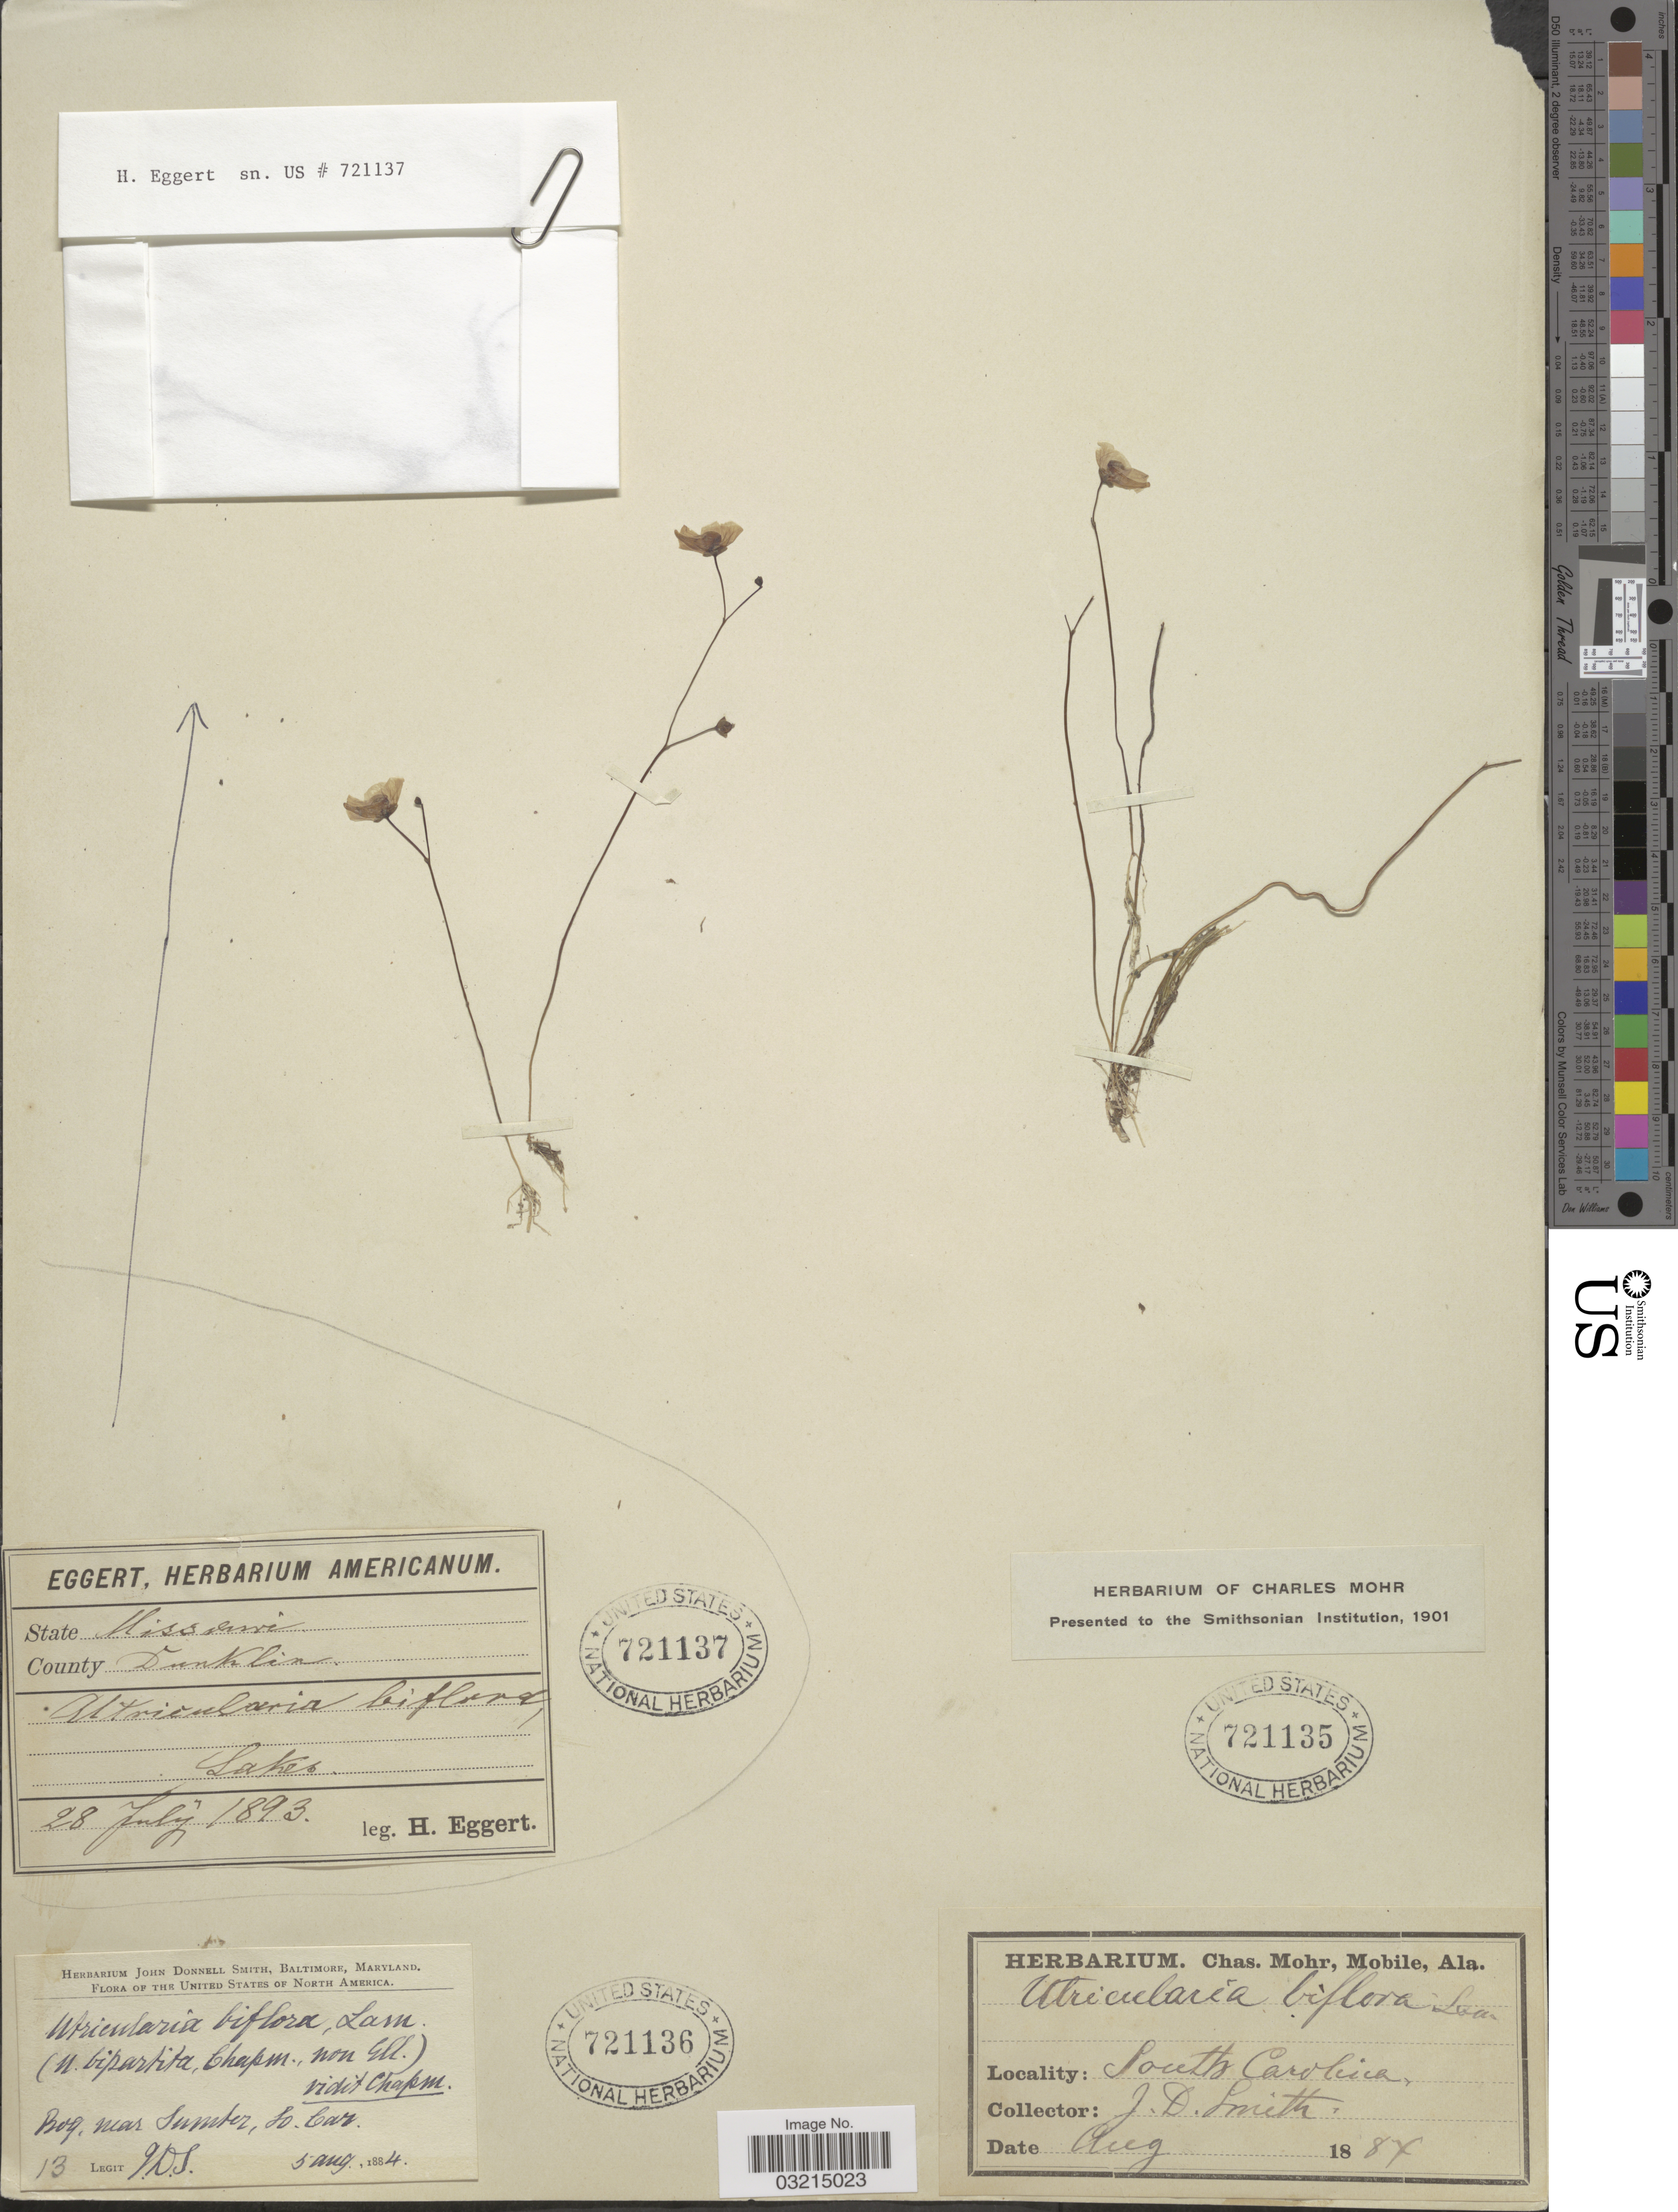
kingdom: Plantae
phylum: Tracheophyta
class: Magnoliopsida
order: Lamiales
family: Lentibulariaceae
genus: Utricularia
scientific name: Utricularia biflora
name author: Lam.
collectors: J. Donnell Smith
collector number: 13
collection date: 1884-08-05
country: United States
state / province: South Carolina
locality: Bog, near Sumter.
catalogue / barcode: US 721136-2